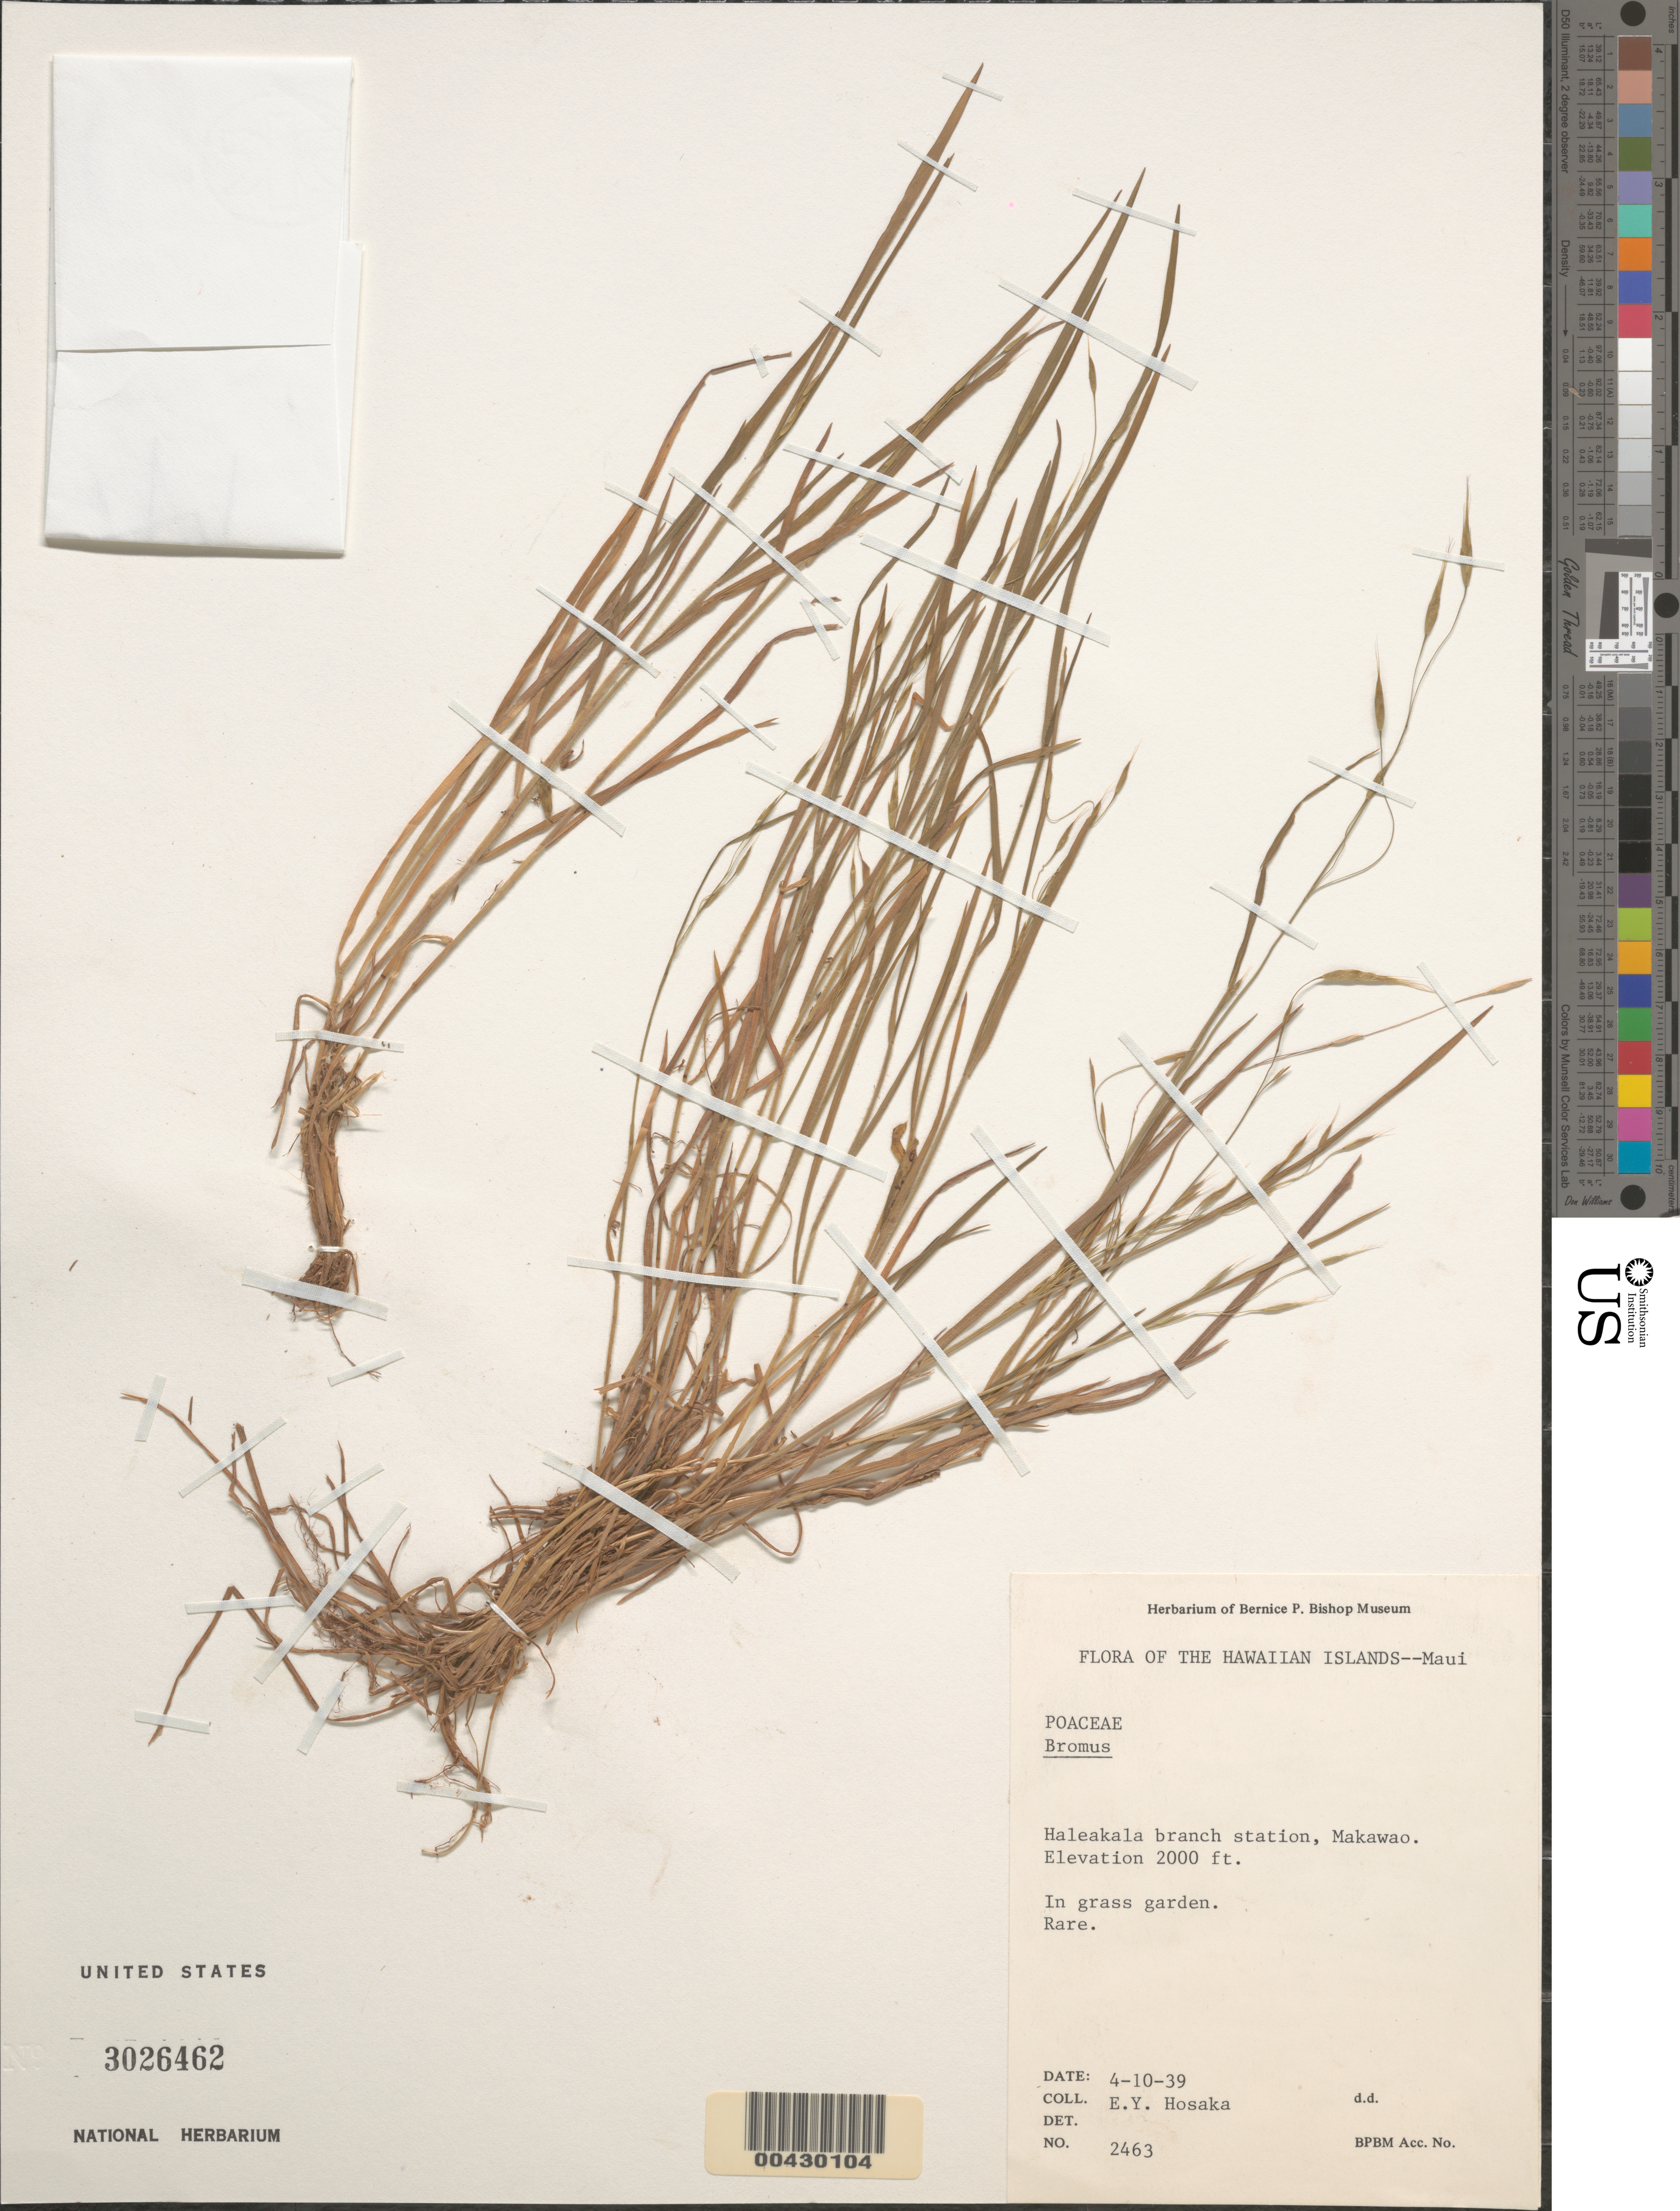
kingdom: Plantae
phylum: Tracheophyta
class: Liliopsida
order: Poales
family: Poaceae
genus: Bromus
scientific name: Bromus japonicus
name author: Houtt.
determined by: Clayton, W. D.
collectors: E. Y. Hosaka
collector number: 2463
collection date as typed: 4 Oct 1939 to 10 Apr 1939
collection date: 1939-04-10/1939-10-04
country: United States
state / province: Hawaii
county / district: Maui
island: Maui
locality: Haleakala branch station, Makawao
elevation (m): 610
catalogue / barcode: US 3026462